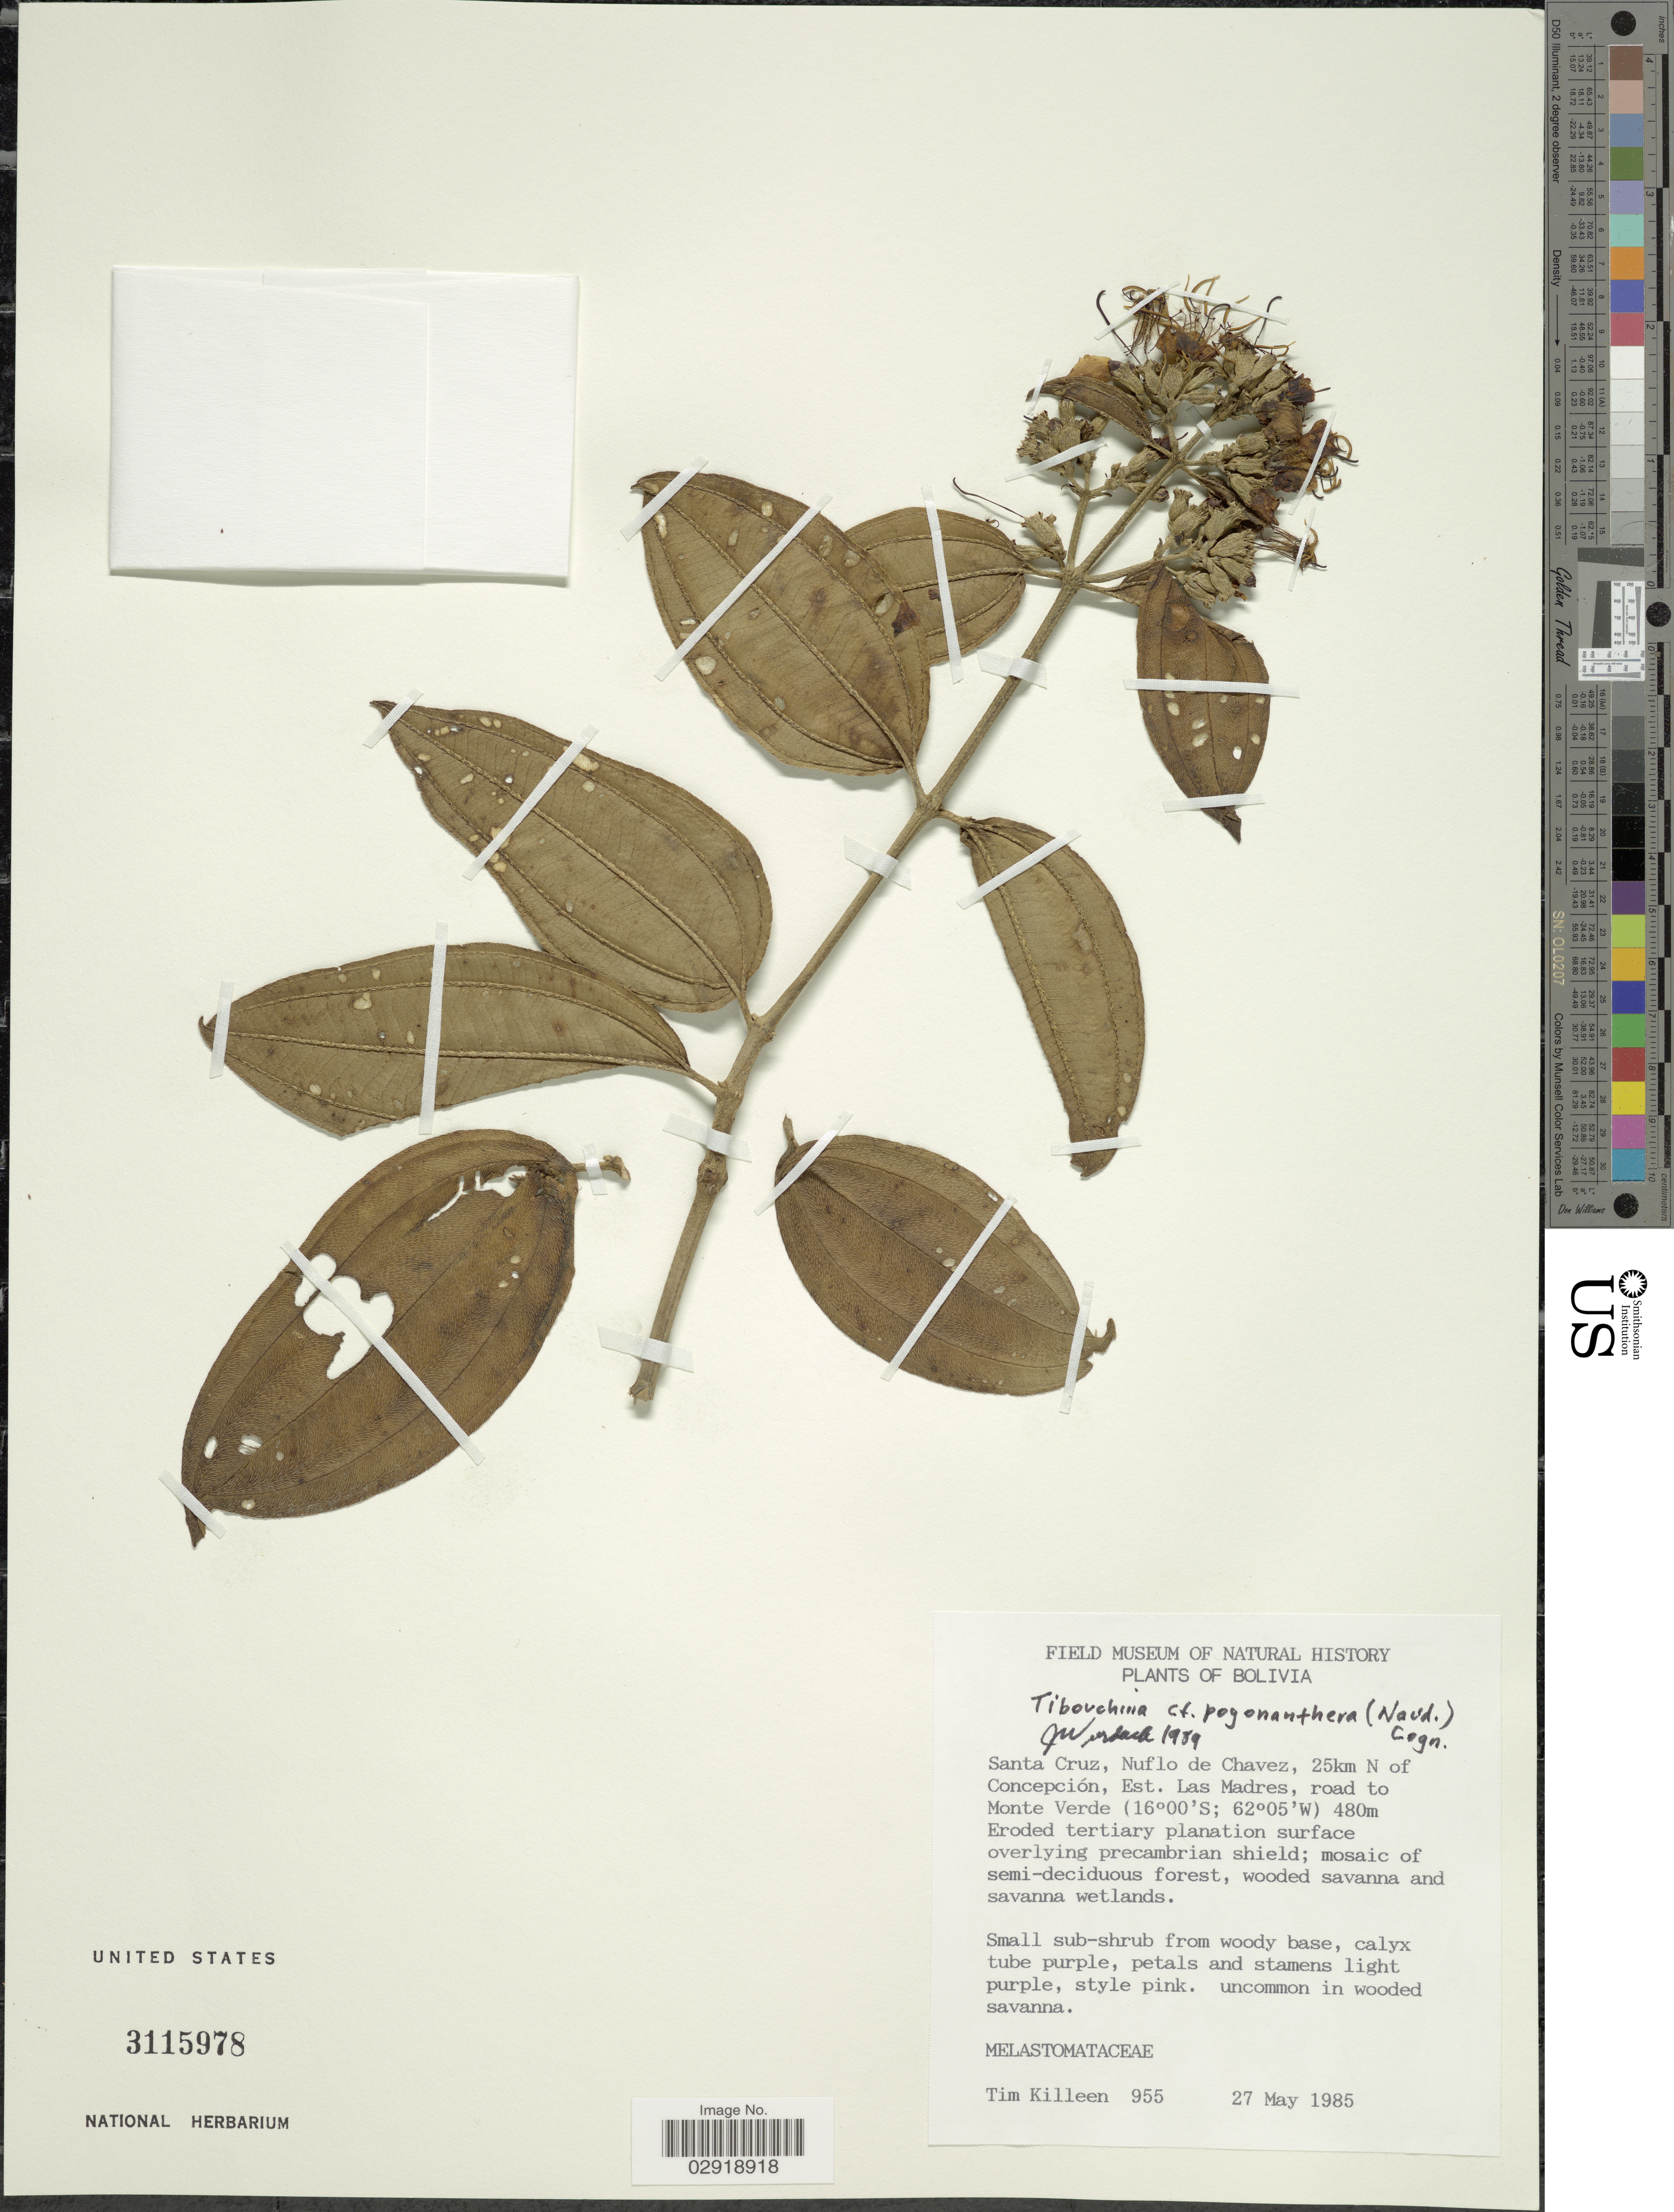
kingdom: Plantae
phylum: Tracheophyta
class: Magnoliopsida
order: Myrtales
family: Melastomataceae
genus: Tibouchina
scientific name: Tibouchina pogonanthera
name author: (Naudin) Cogn.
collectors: T. J. Killeen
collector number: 955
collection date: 1985-05-27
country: Bolivia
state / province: Santa Cruz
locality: Nuflo de Chavez, 25km N of Concepción, Est. Las Madres, road to Monte Verde.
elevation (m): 480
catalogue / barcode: US 3115978